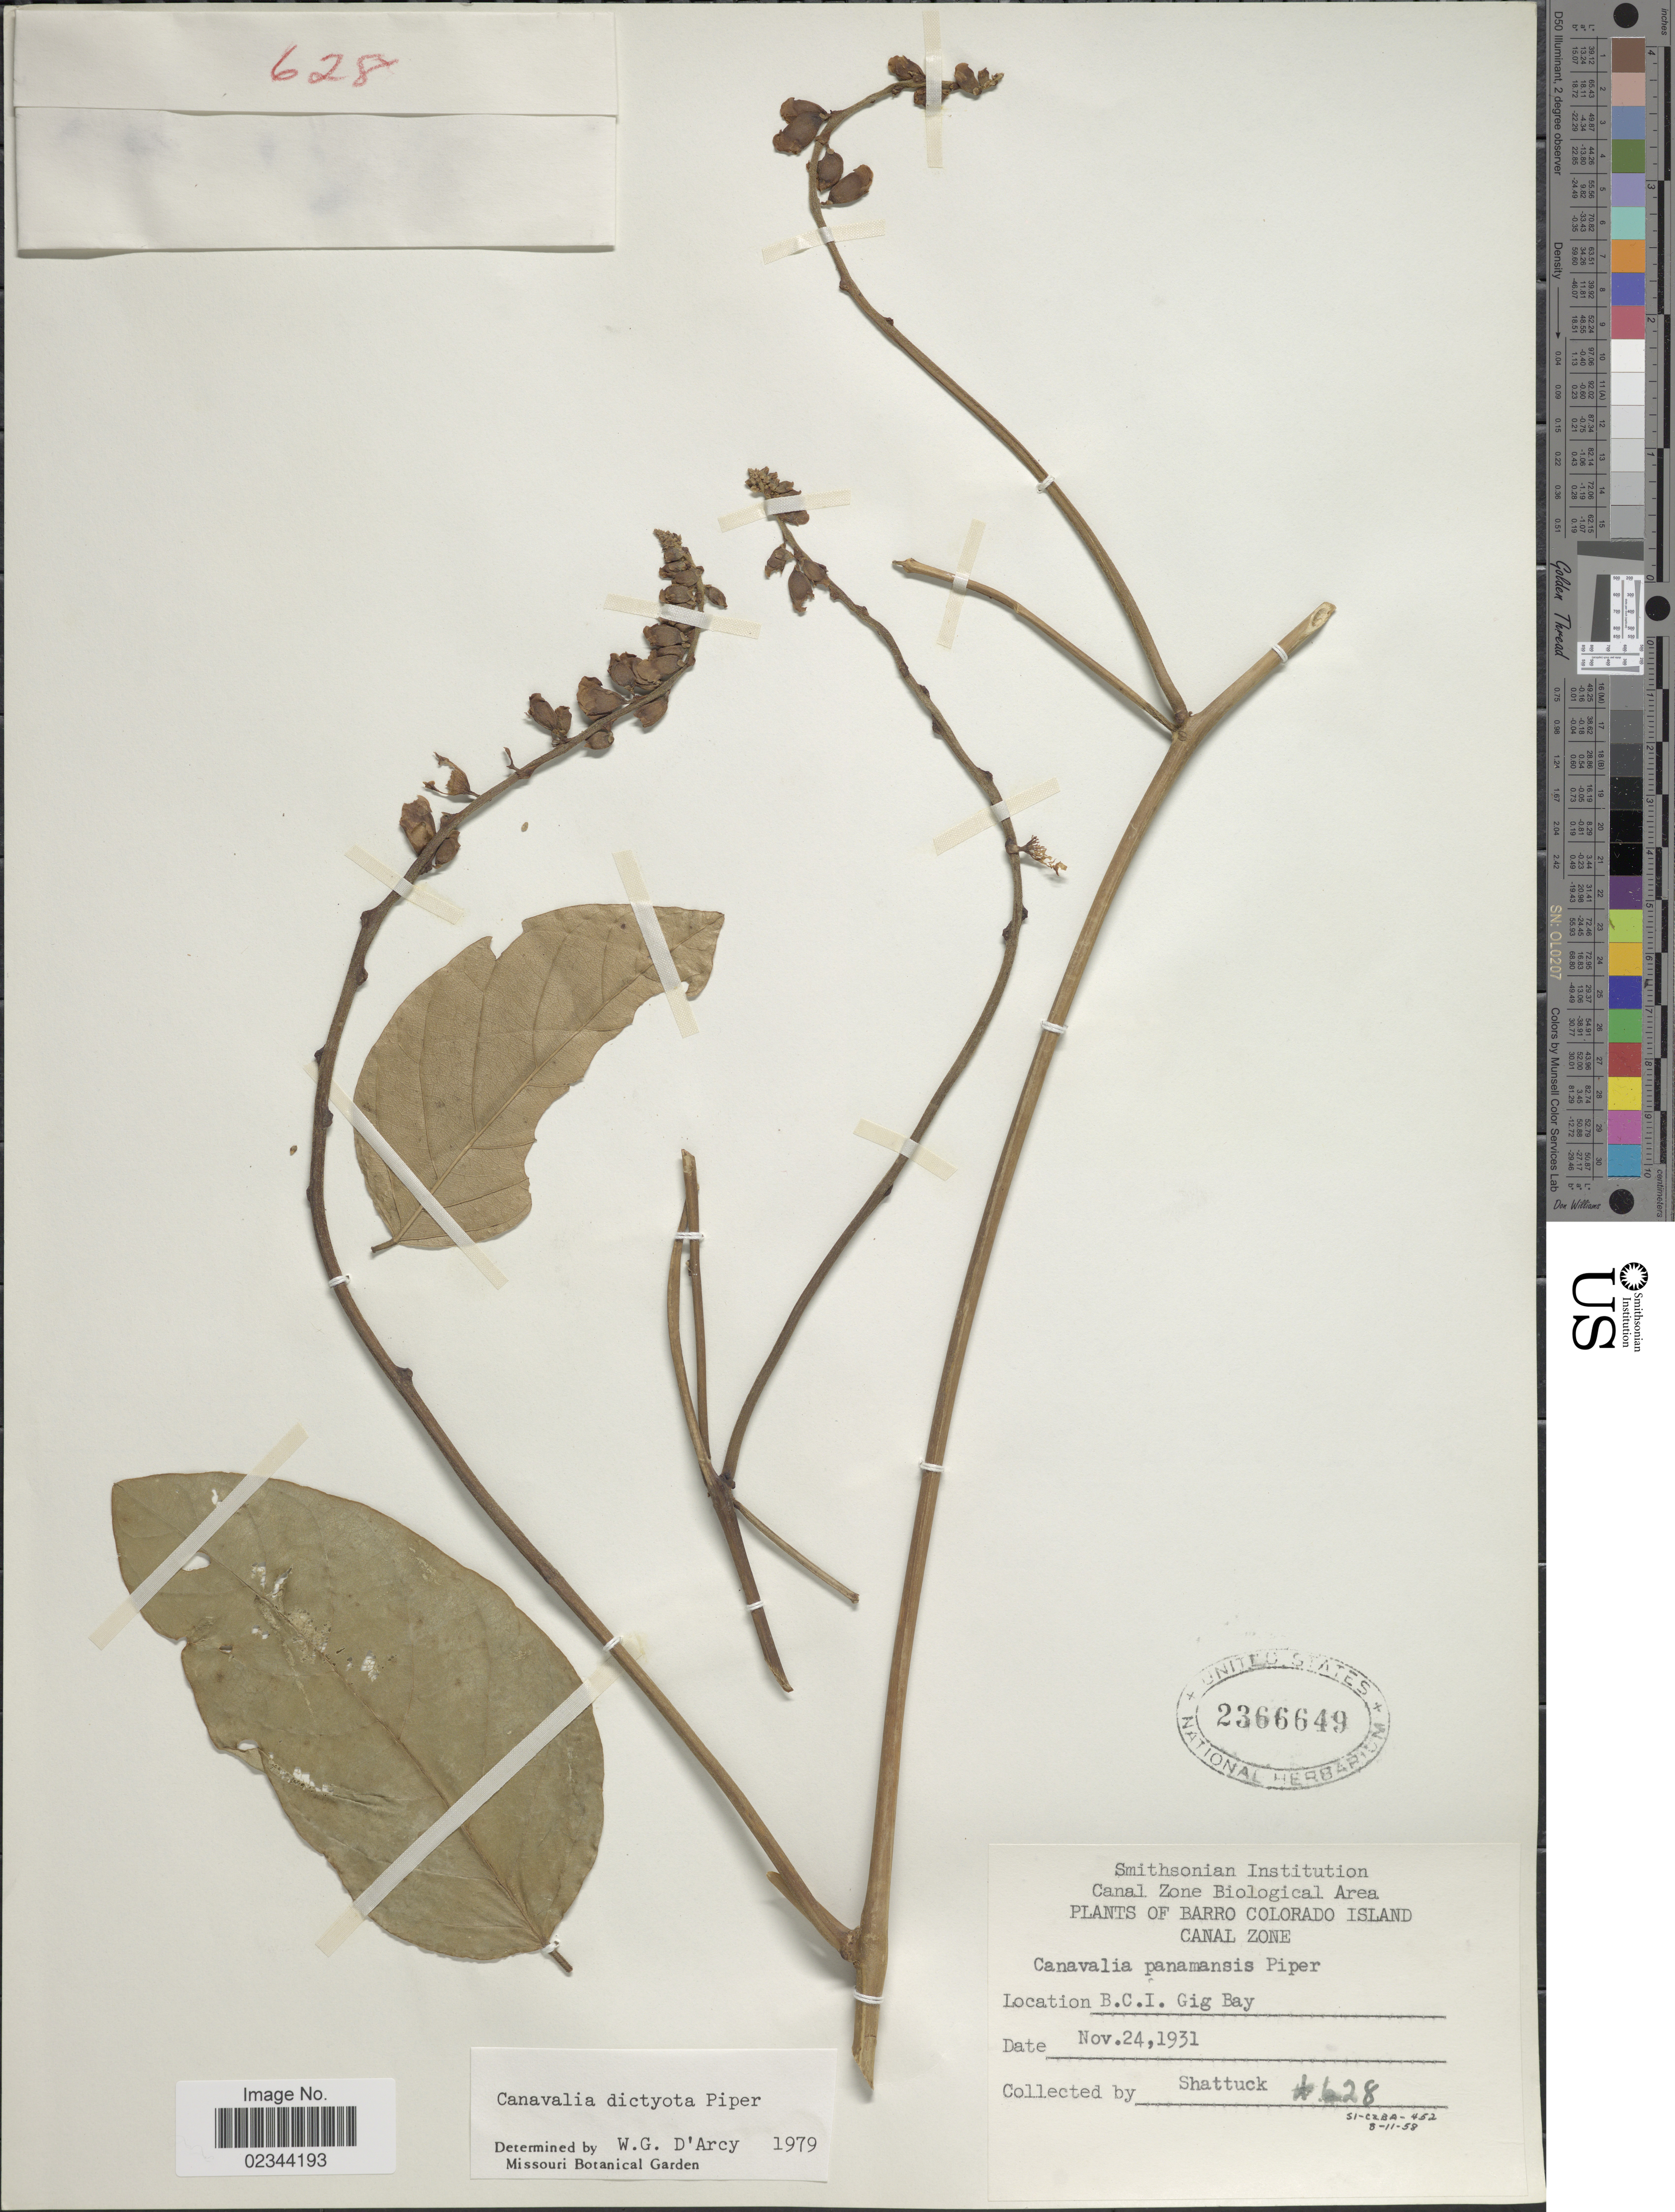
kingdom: Plantae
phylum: Tracheophyta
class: Magnoliopsida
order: Fabales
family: Fabaceae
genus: Canavalia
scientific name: Canavalia dictyota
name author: Piper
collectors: Shattuck, --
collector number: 628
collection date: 1931-11-24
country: Panama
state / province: Panamá Oeste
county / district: Canal Zone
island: Barro Colorado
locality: Barro Colorado Island. Canal Zone. B. C. I. Gig Bay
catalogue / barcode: US 2366649